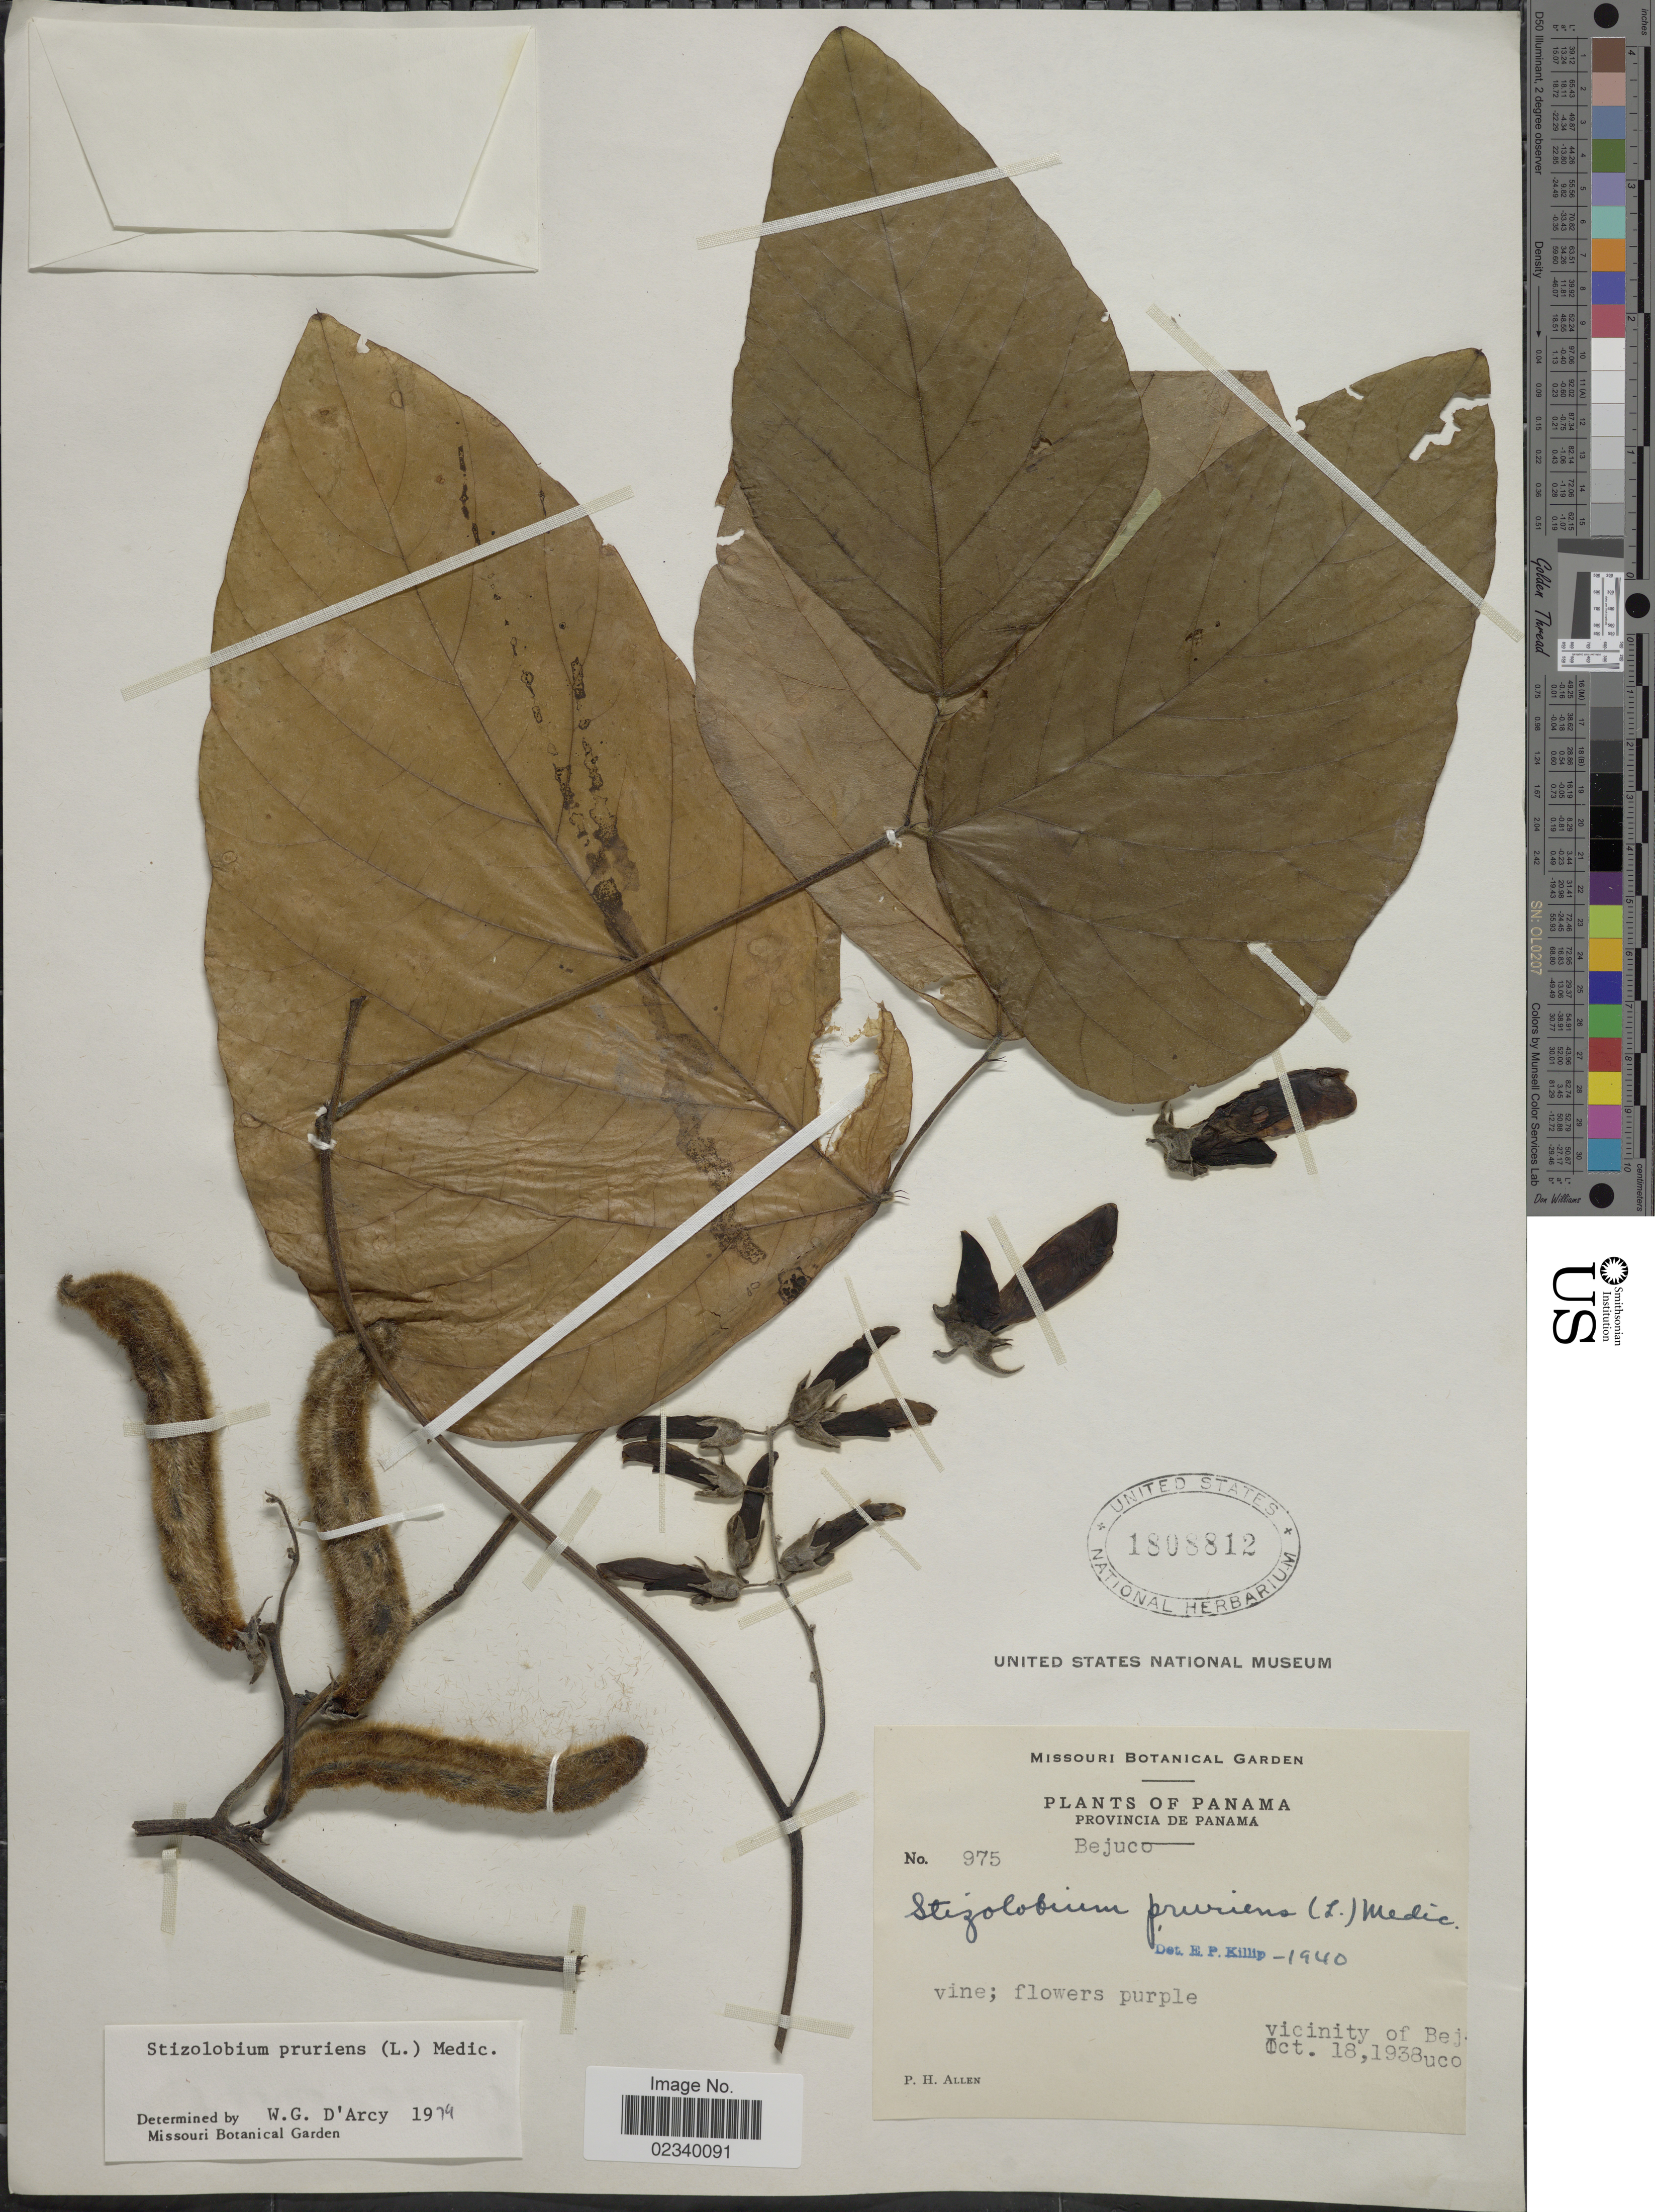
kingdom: Plantae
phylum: Tracheophyta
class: Magnoliopsida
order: Fabales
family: Fabaceae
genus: Mucuna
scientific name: Mucuna pruriens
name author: (L.) DC.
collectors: P. H. Allen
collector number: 975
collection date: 1938-10-18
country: Panama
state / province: Panamá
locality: Provincia de Panama, Bejuco. Vicinity of Bejuco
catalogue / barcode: US 1808812